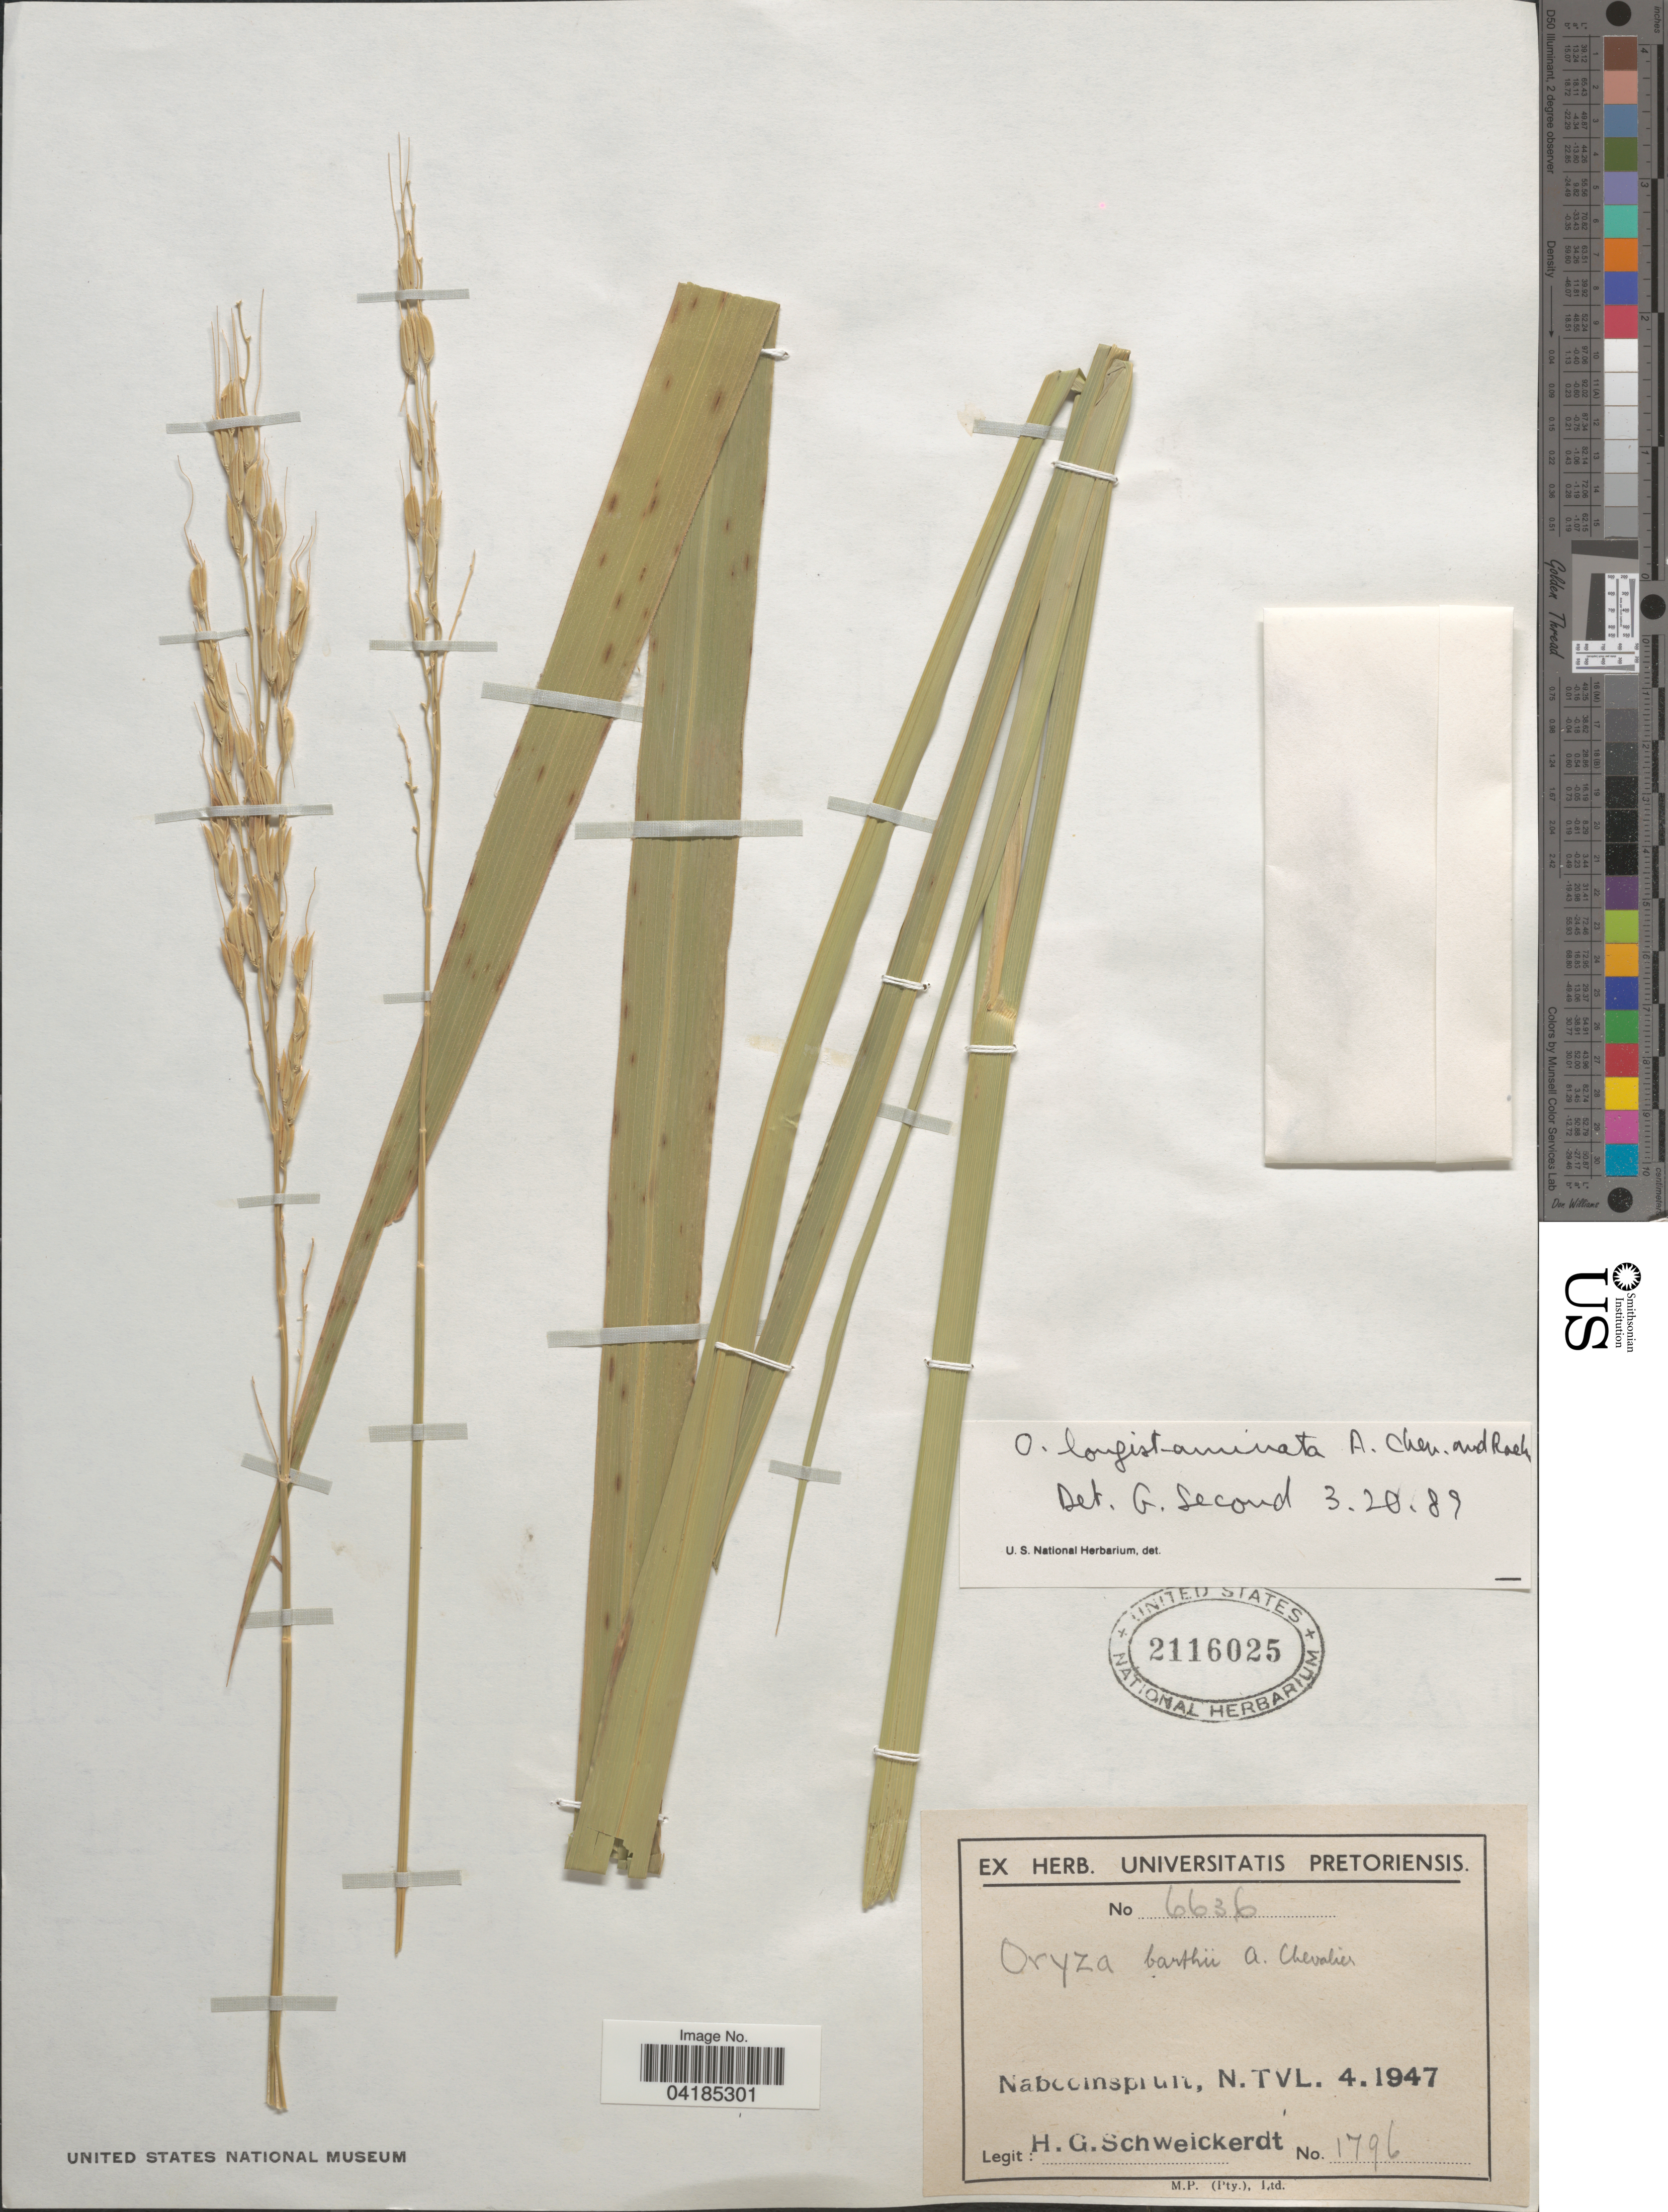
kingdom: Plantae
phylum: Tracheophyta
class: Liliopsida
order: Poales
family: Poaceae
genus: Oryza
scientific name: Oryza longistaminata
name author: A. Chev. & Roehr.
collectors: H. Schweickerdt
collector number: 1796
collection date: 1947-04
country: South Africa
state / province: Limpopo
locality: Naboomspruit, N. TVL.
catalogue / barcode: US 2116025